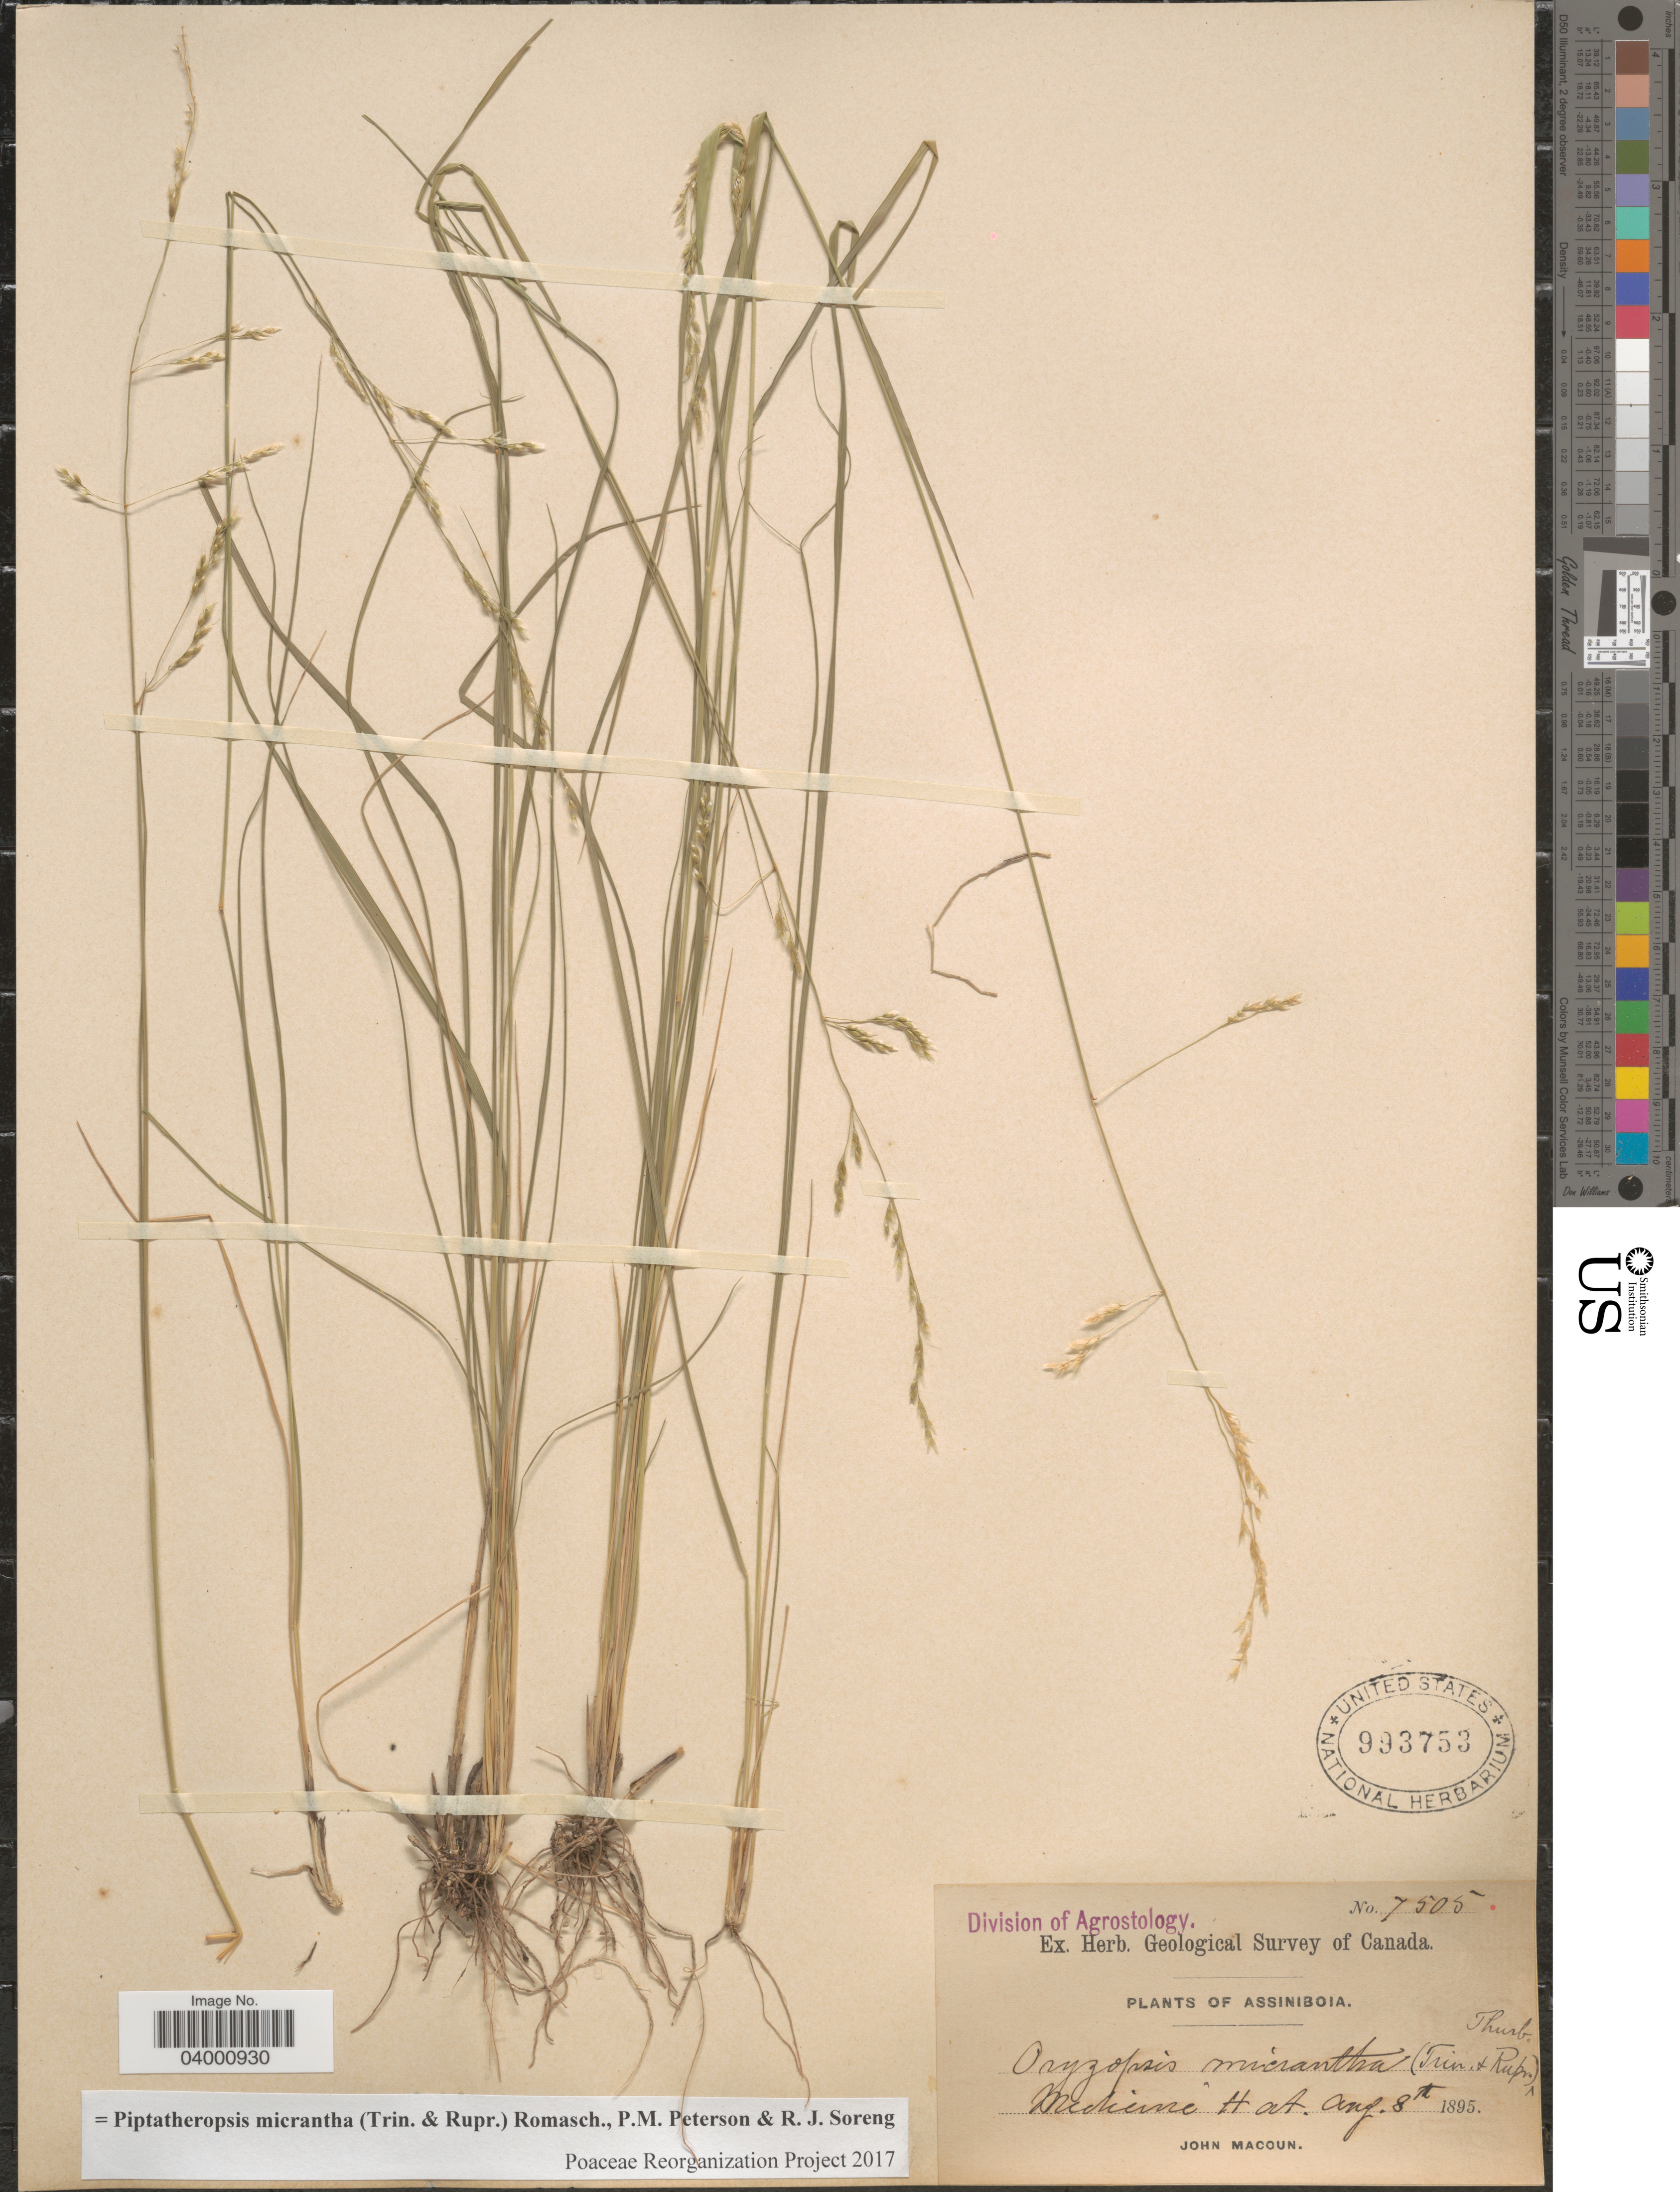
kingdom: Plantae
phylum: Tracheophyta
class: Liliopsida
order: Poales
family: Poaceae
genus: Piptatheropsis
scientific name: Piptatheropsis micrantha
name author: (Trin. & Rupr.) Romasch.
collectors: J. Macoun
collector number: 7505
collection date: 1895-08-08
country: Canada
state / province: Alberta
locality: Assiniboia. Medicine Hat.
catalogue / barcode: US 993753